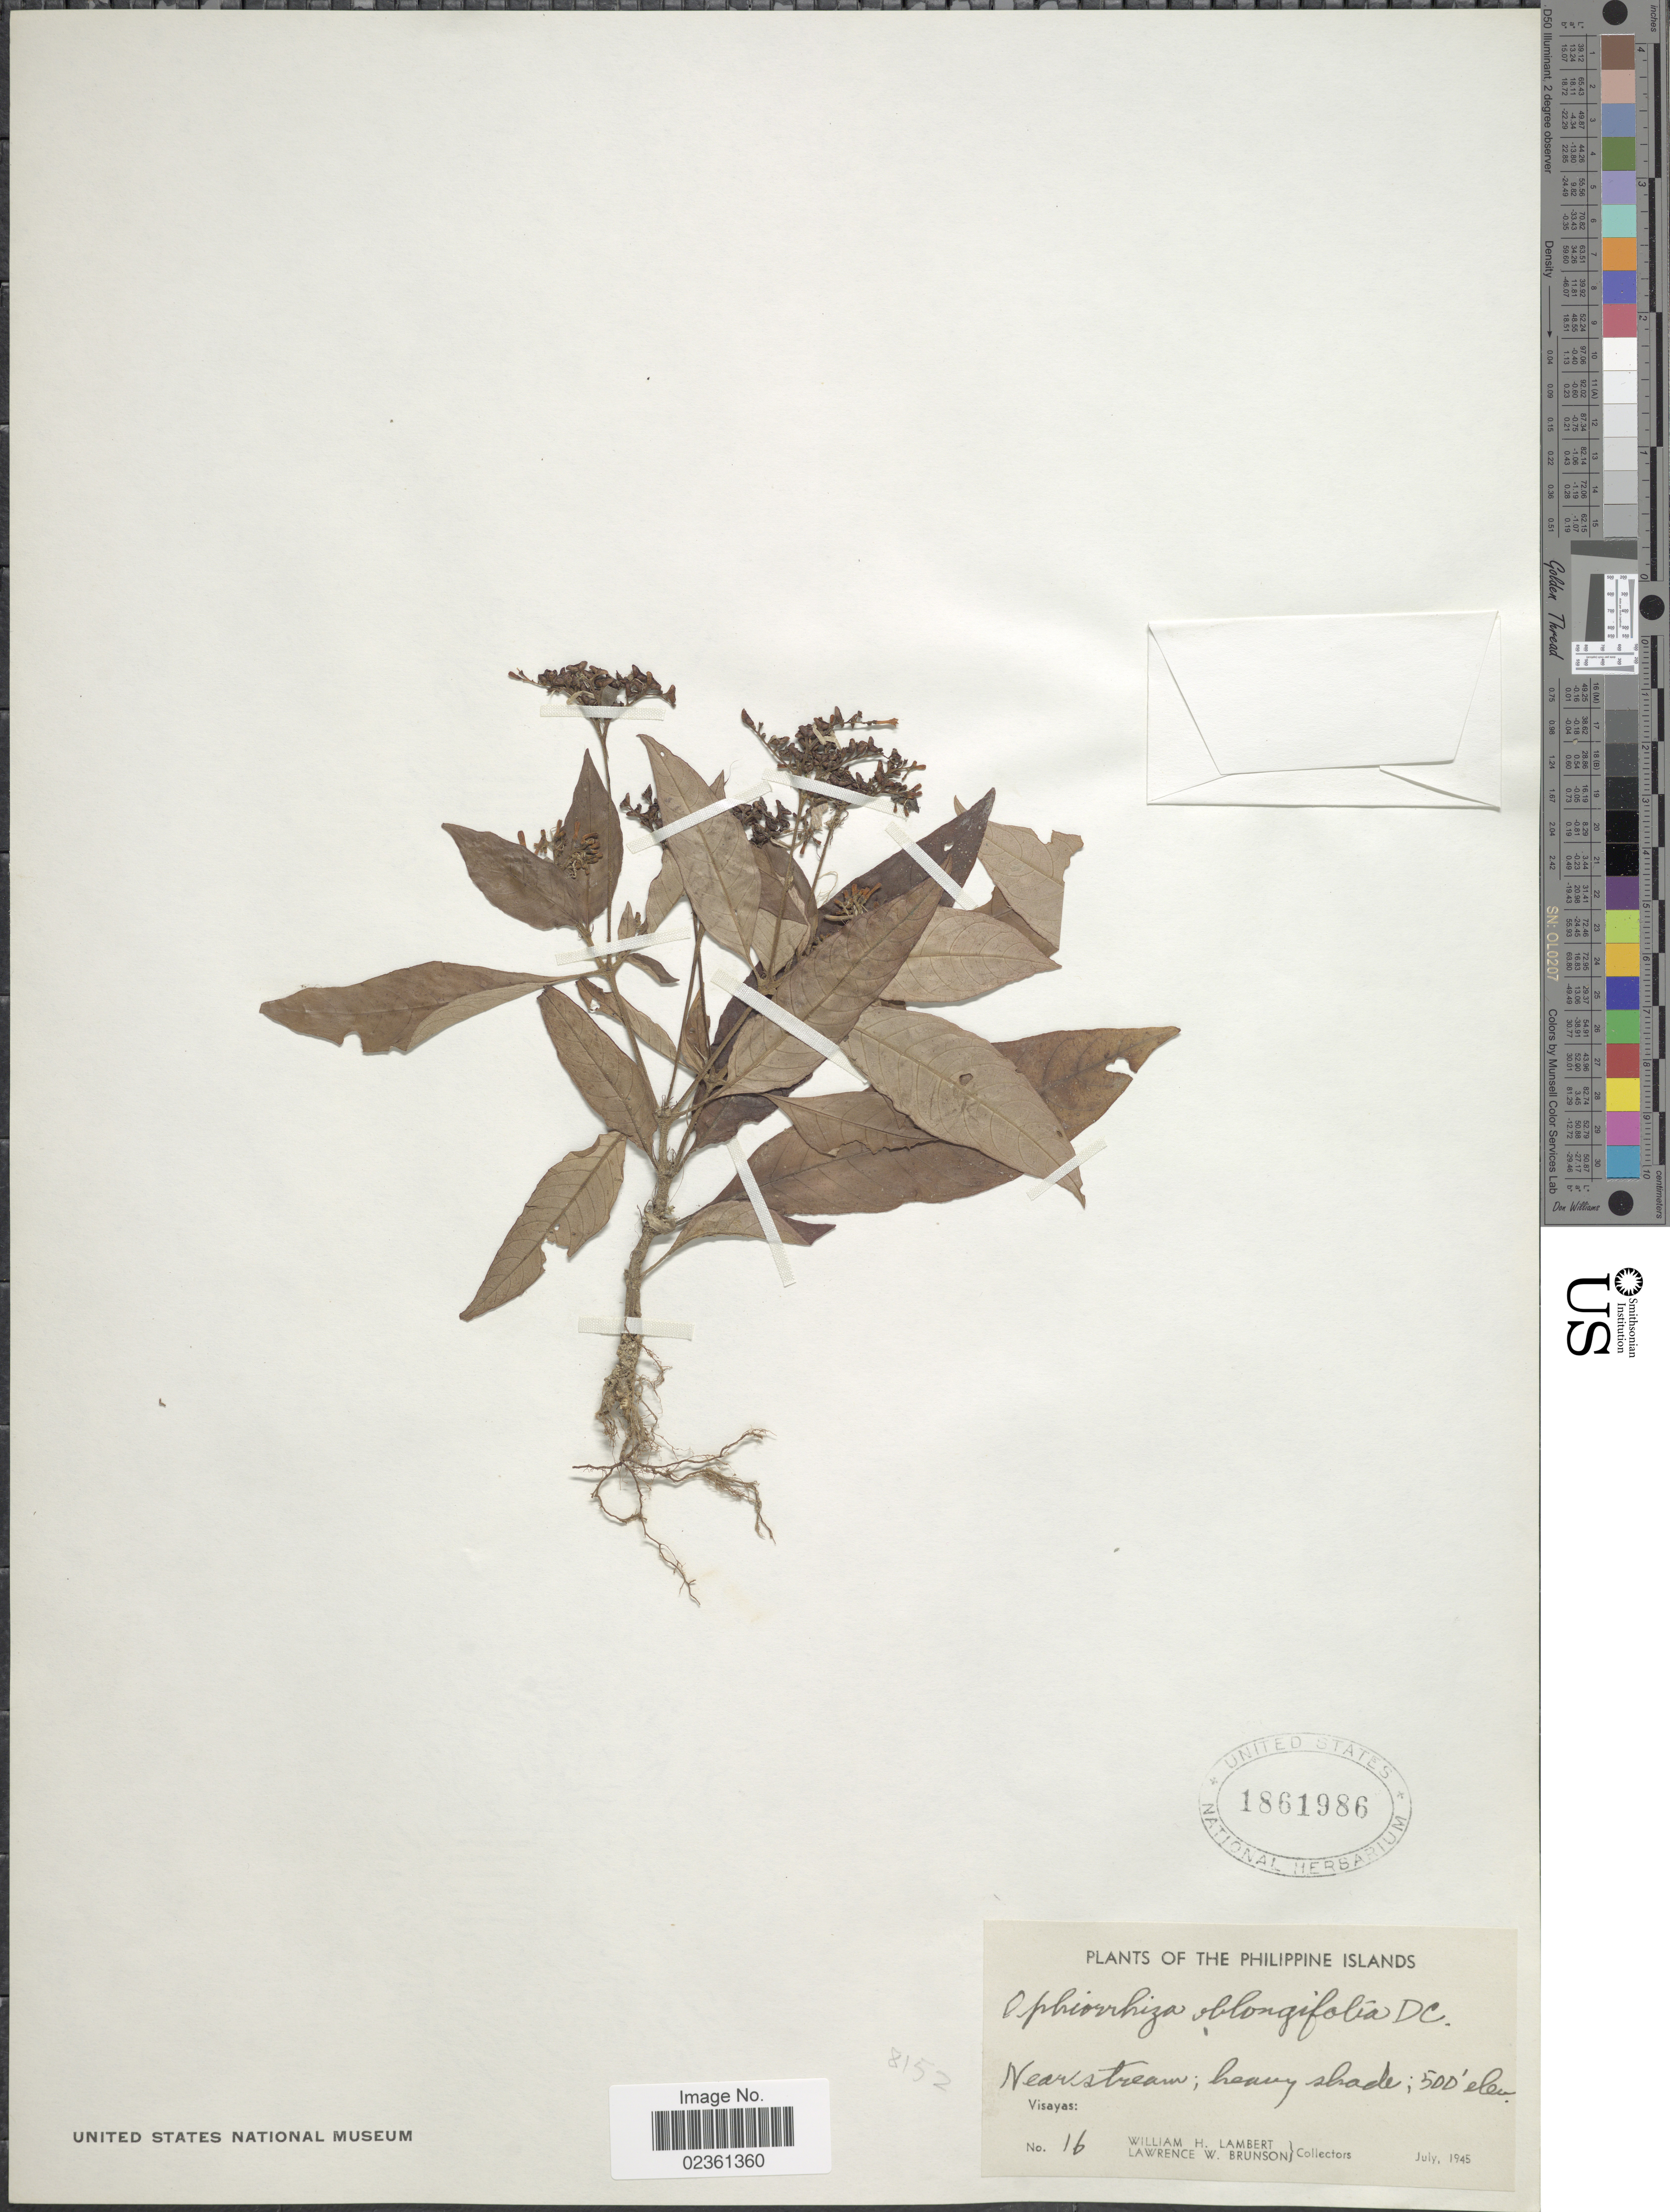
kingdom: Plantae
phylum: Tracheophyta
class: Magnoliopsida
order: Gentianales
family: Rubiaceae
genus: Ophiorrhiza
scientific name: Ophiorrhiza oblongifolia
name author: DC.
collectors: W. Lambert & L. Brunson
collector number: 16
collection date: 1945-07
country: Philippines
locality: The Philippine Islands, Near stream, Visayas.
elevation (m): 152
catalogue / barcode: US 1861986